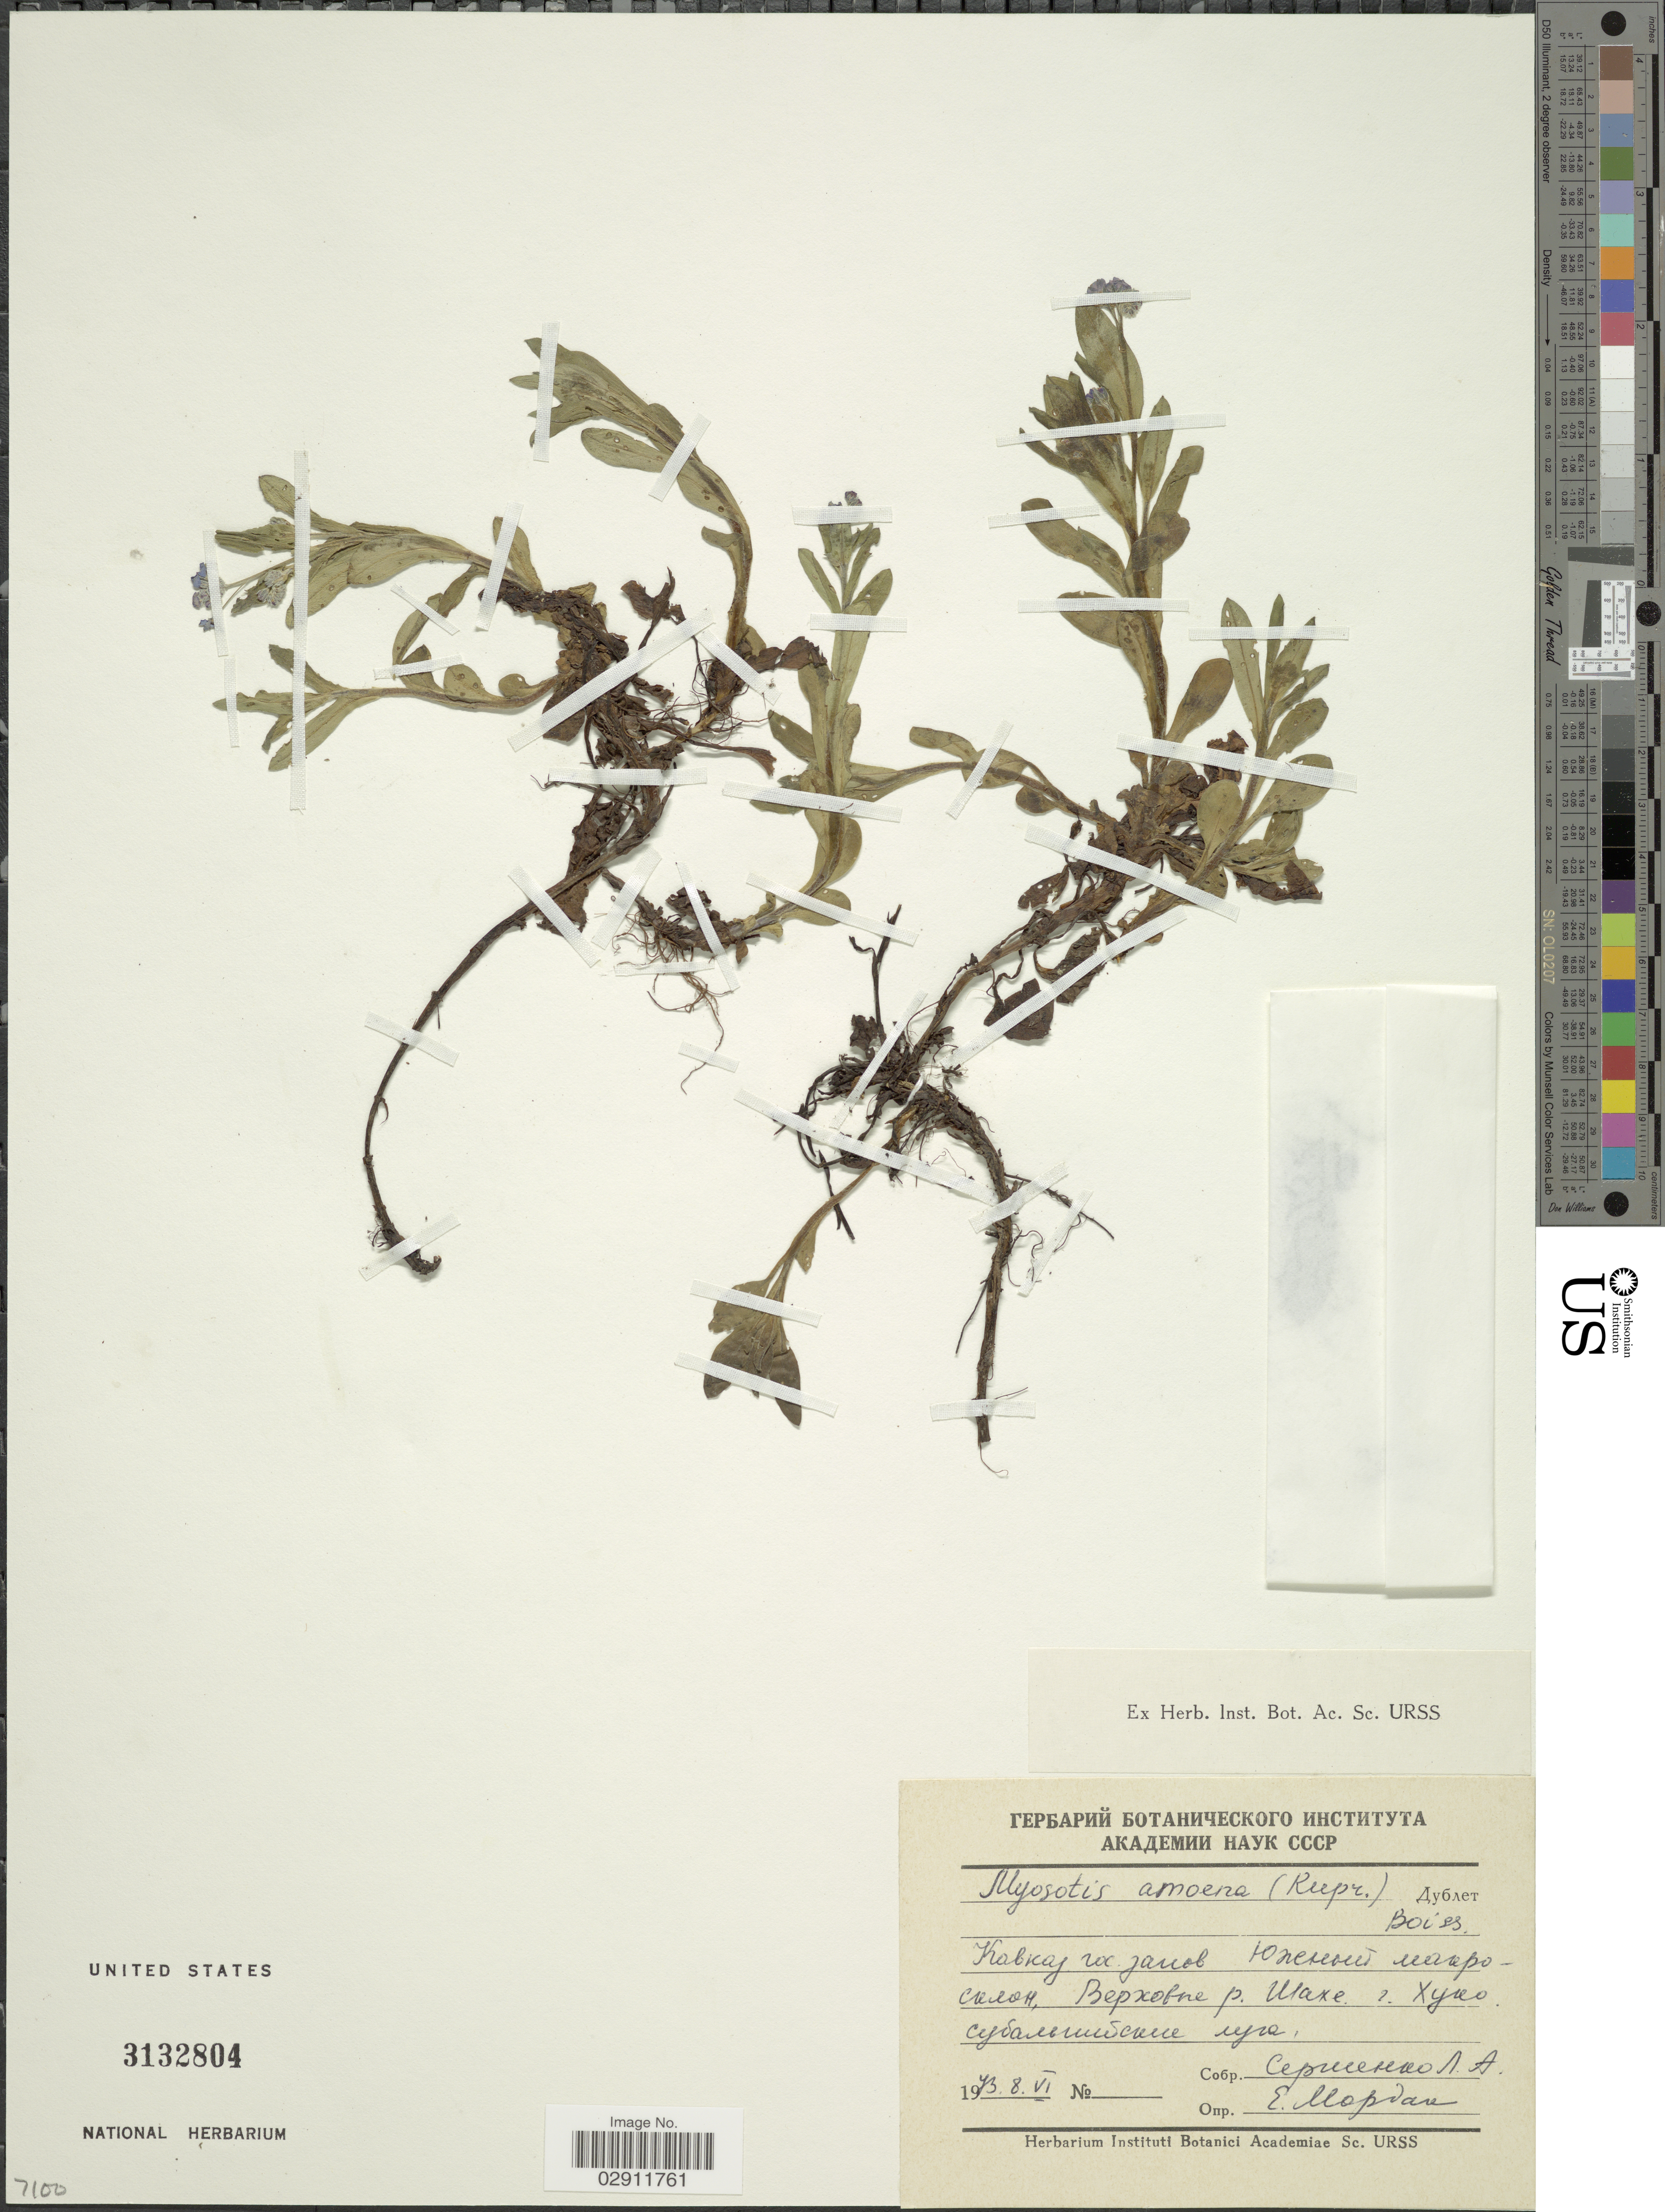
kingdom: Plantae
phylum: Tracheophyta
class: Magnoliopsida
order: Boraginales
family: Boraginaceae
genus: Myosotis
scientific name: Myosotis amoena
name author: Boiss.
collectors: L. Sergienko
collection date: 1973-06-08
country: Russian Federation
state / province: Krasnodar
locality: River Shakhe, Mountain Khuko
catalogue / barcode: US 3132804